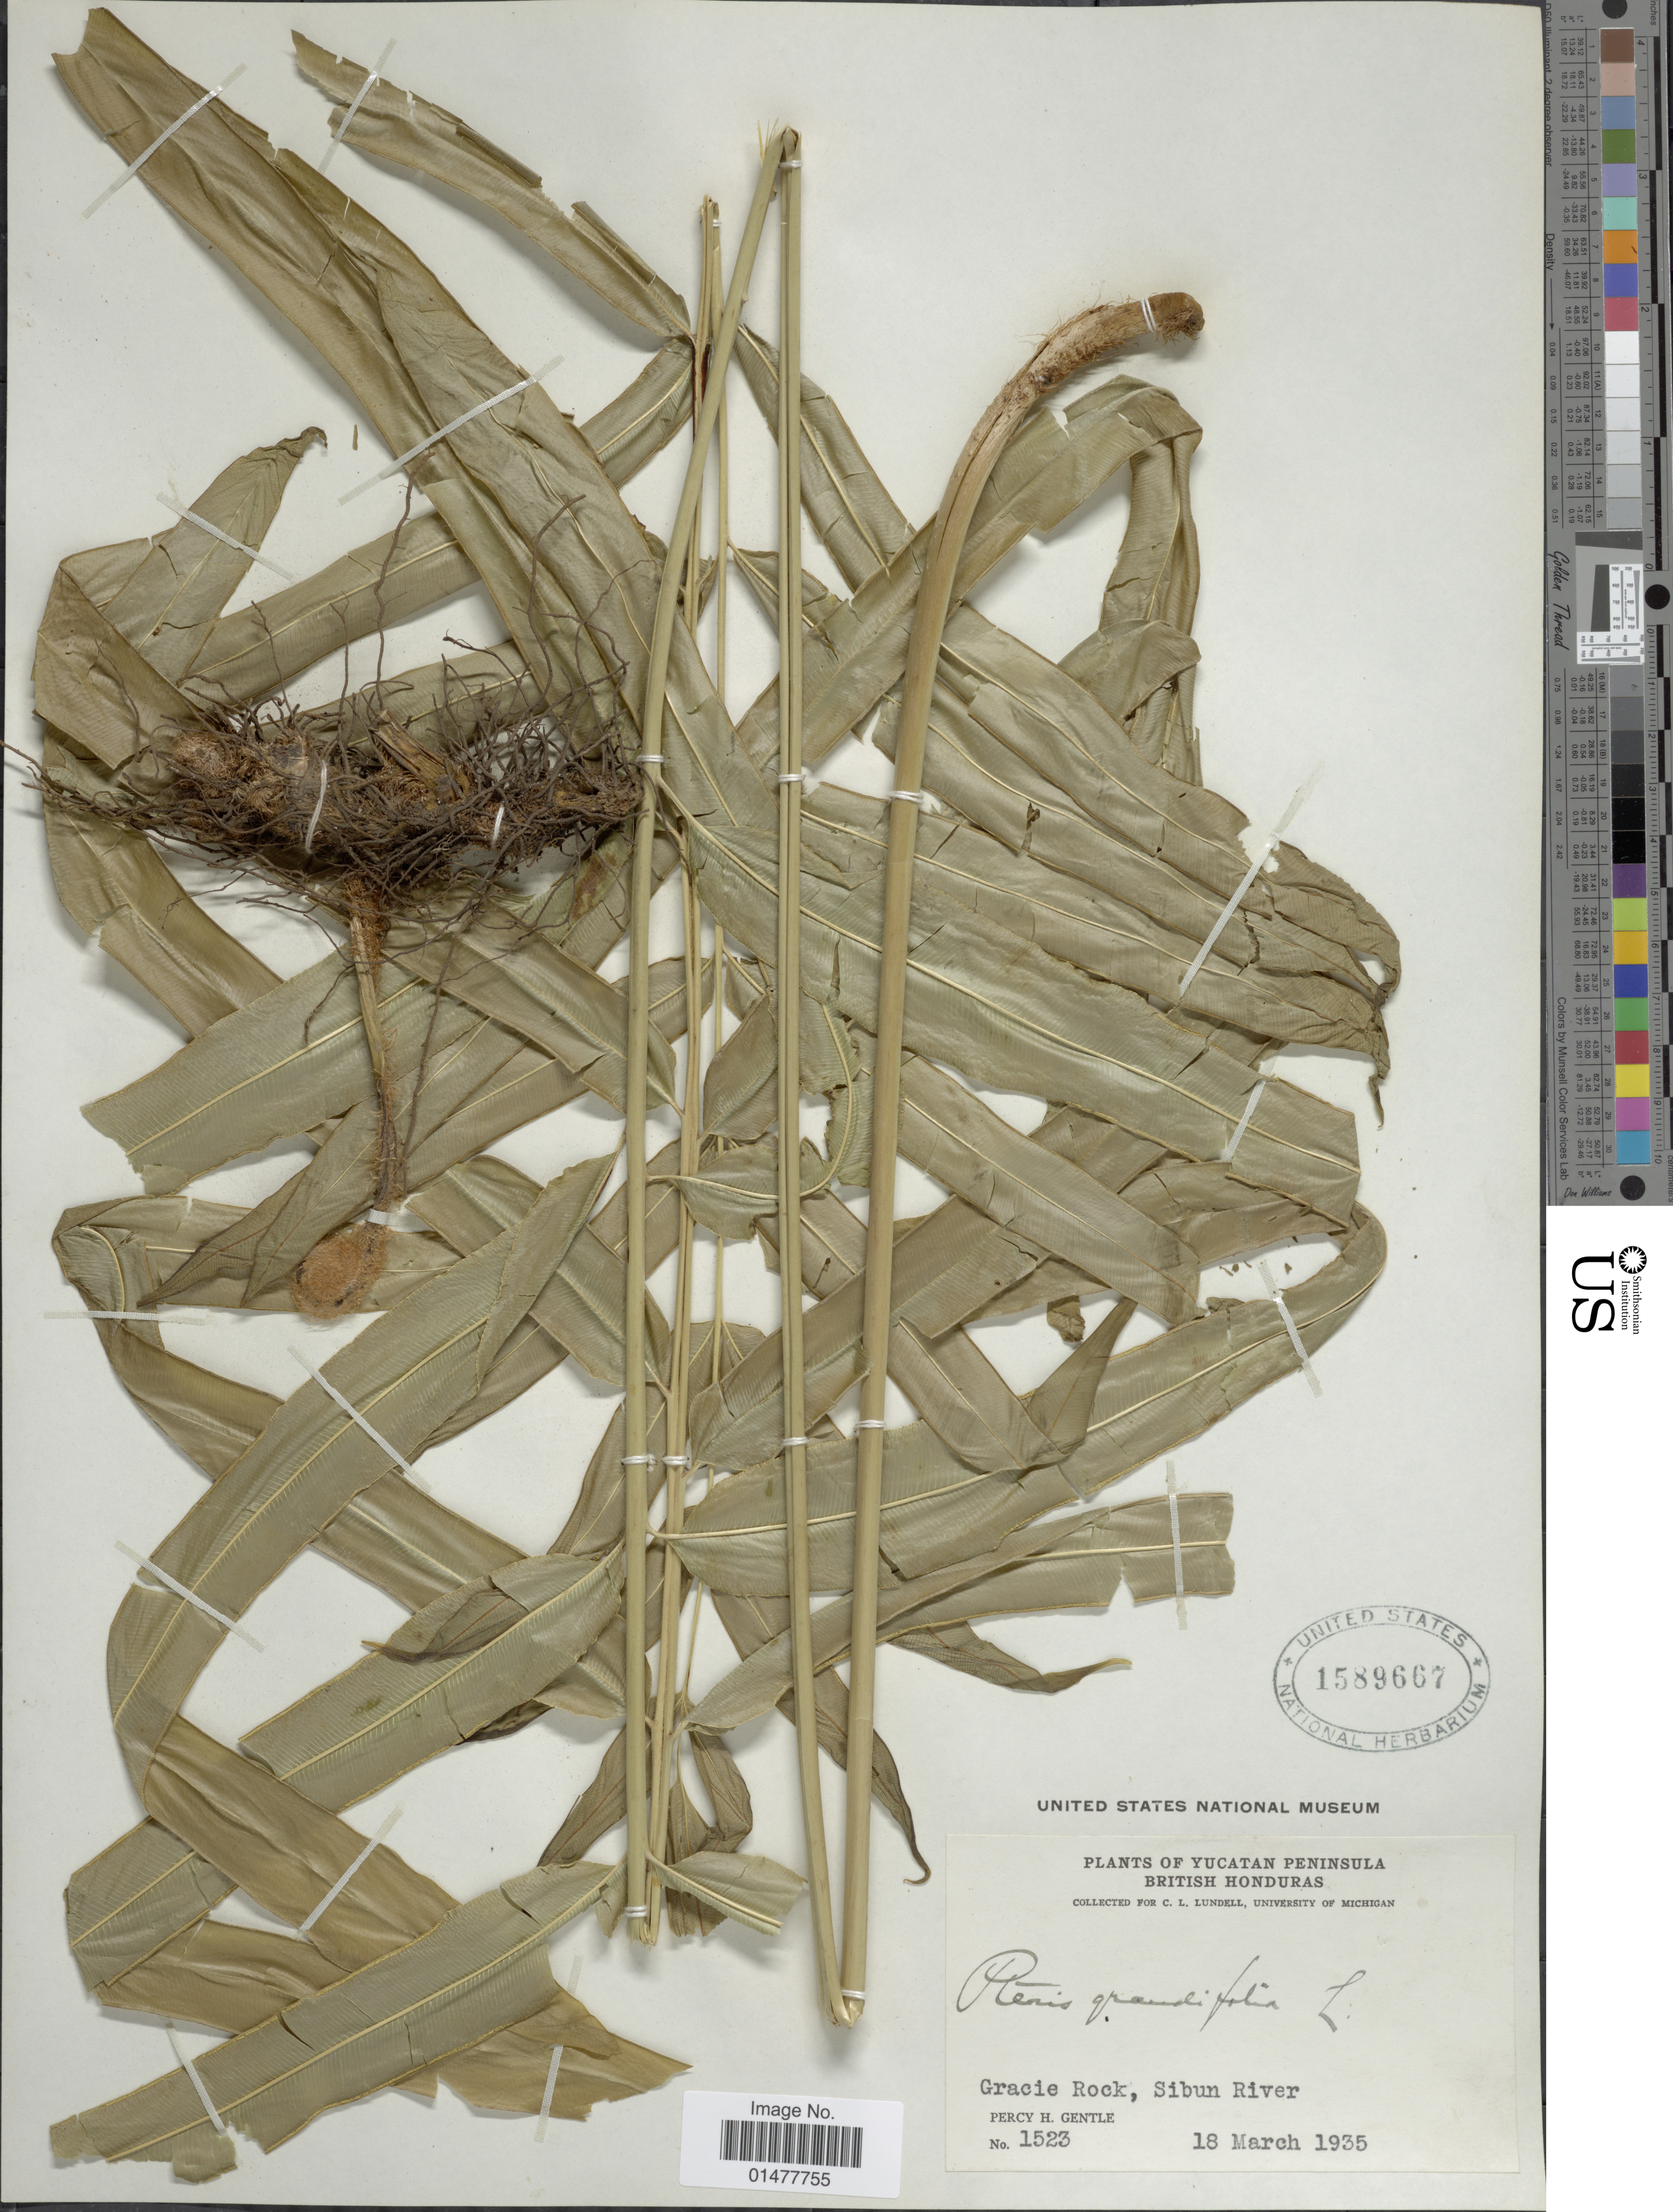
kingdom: Plantae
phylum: Tracheophyta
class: Polypodiopsida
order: Polypodiales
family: Pteridaceae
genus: Pteris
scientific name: Pteris grandifolia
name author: L.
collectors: P. H. Gentle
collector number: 1523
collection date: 1935-03-18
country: Belize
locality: Yucatan Peninsula, Gracie Rock, Sibun River.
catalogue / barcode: US 1589667